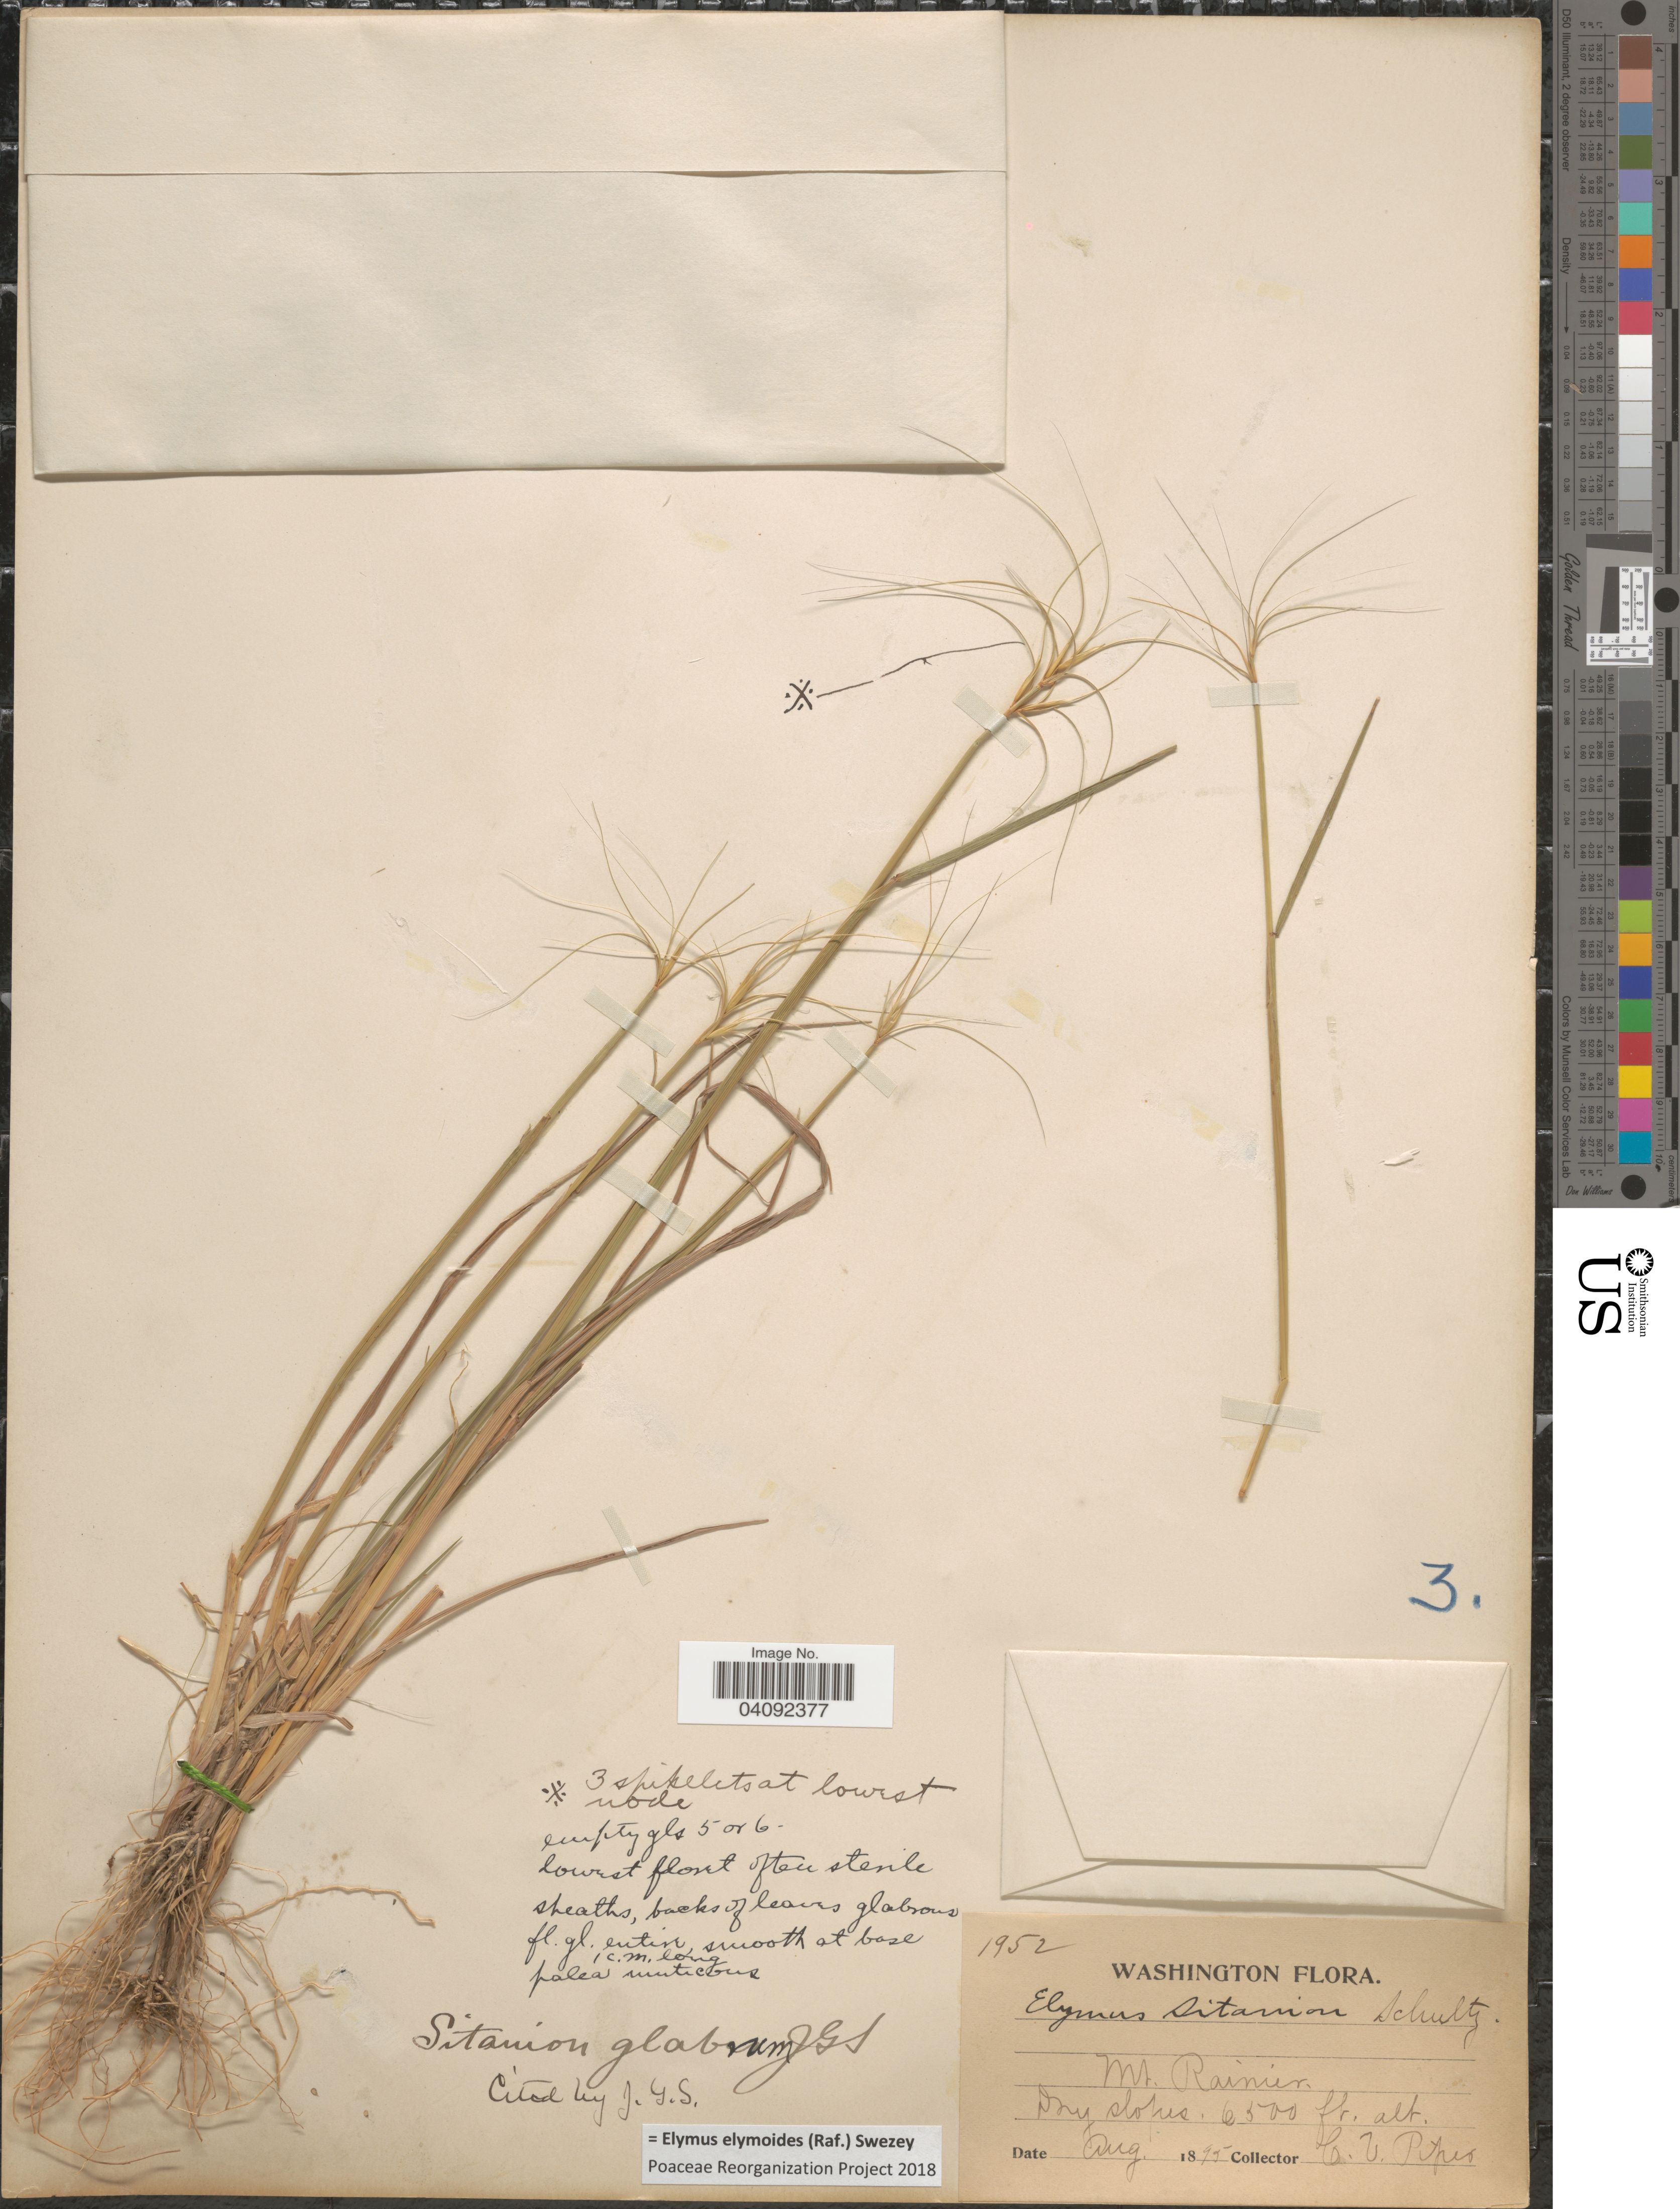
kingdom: Plantae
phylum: Tracheophyta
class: Liliopsida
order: Poales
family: Poaceae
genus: Elymus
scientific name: Elymus elymoides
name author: (Raf.) Swezey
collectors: C. V. Piper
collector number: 1952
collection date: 1895-08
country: United States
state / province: Washington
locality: Mt. Rainier. Dry slopes.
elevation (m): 1981